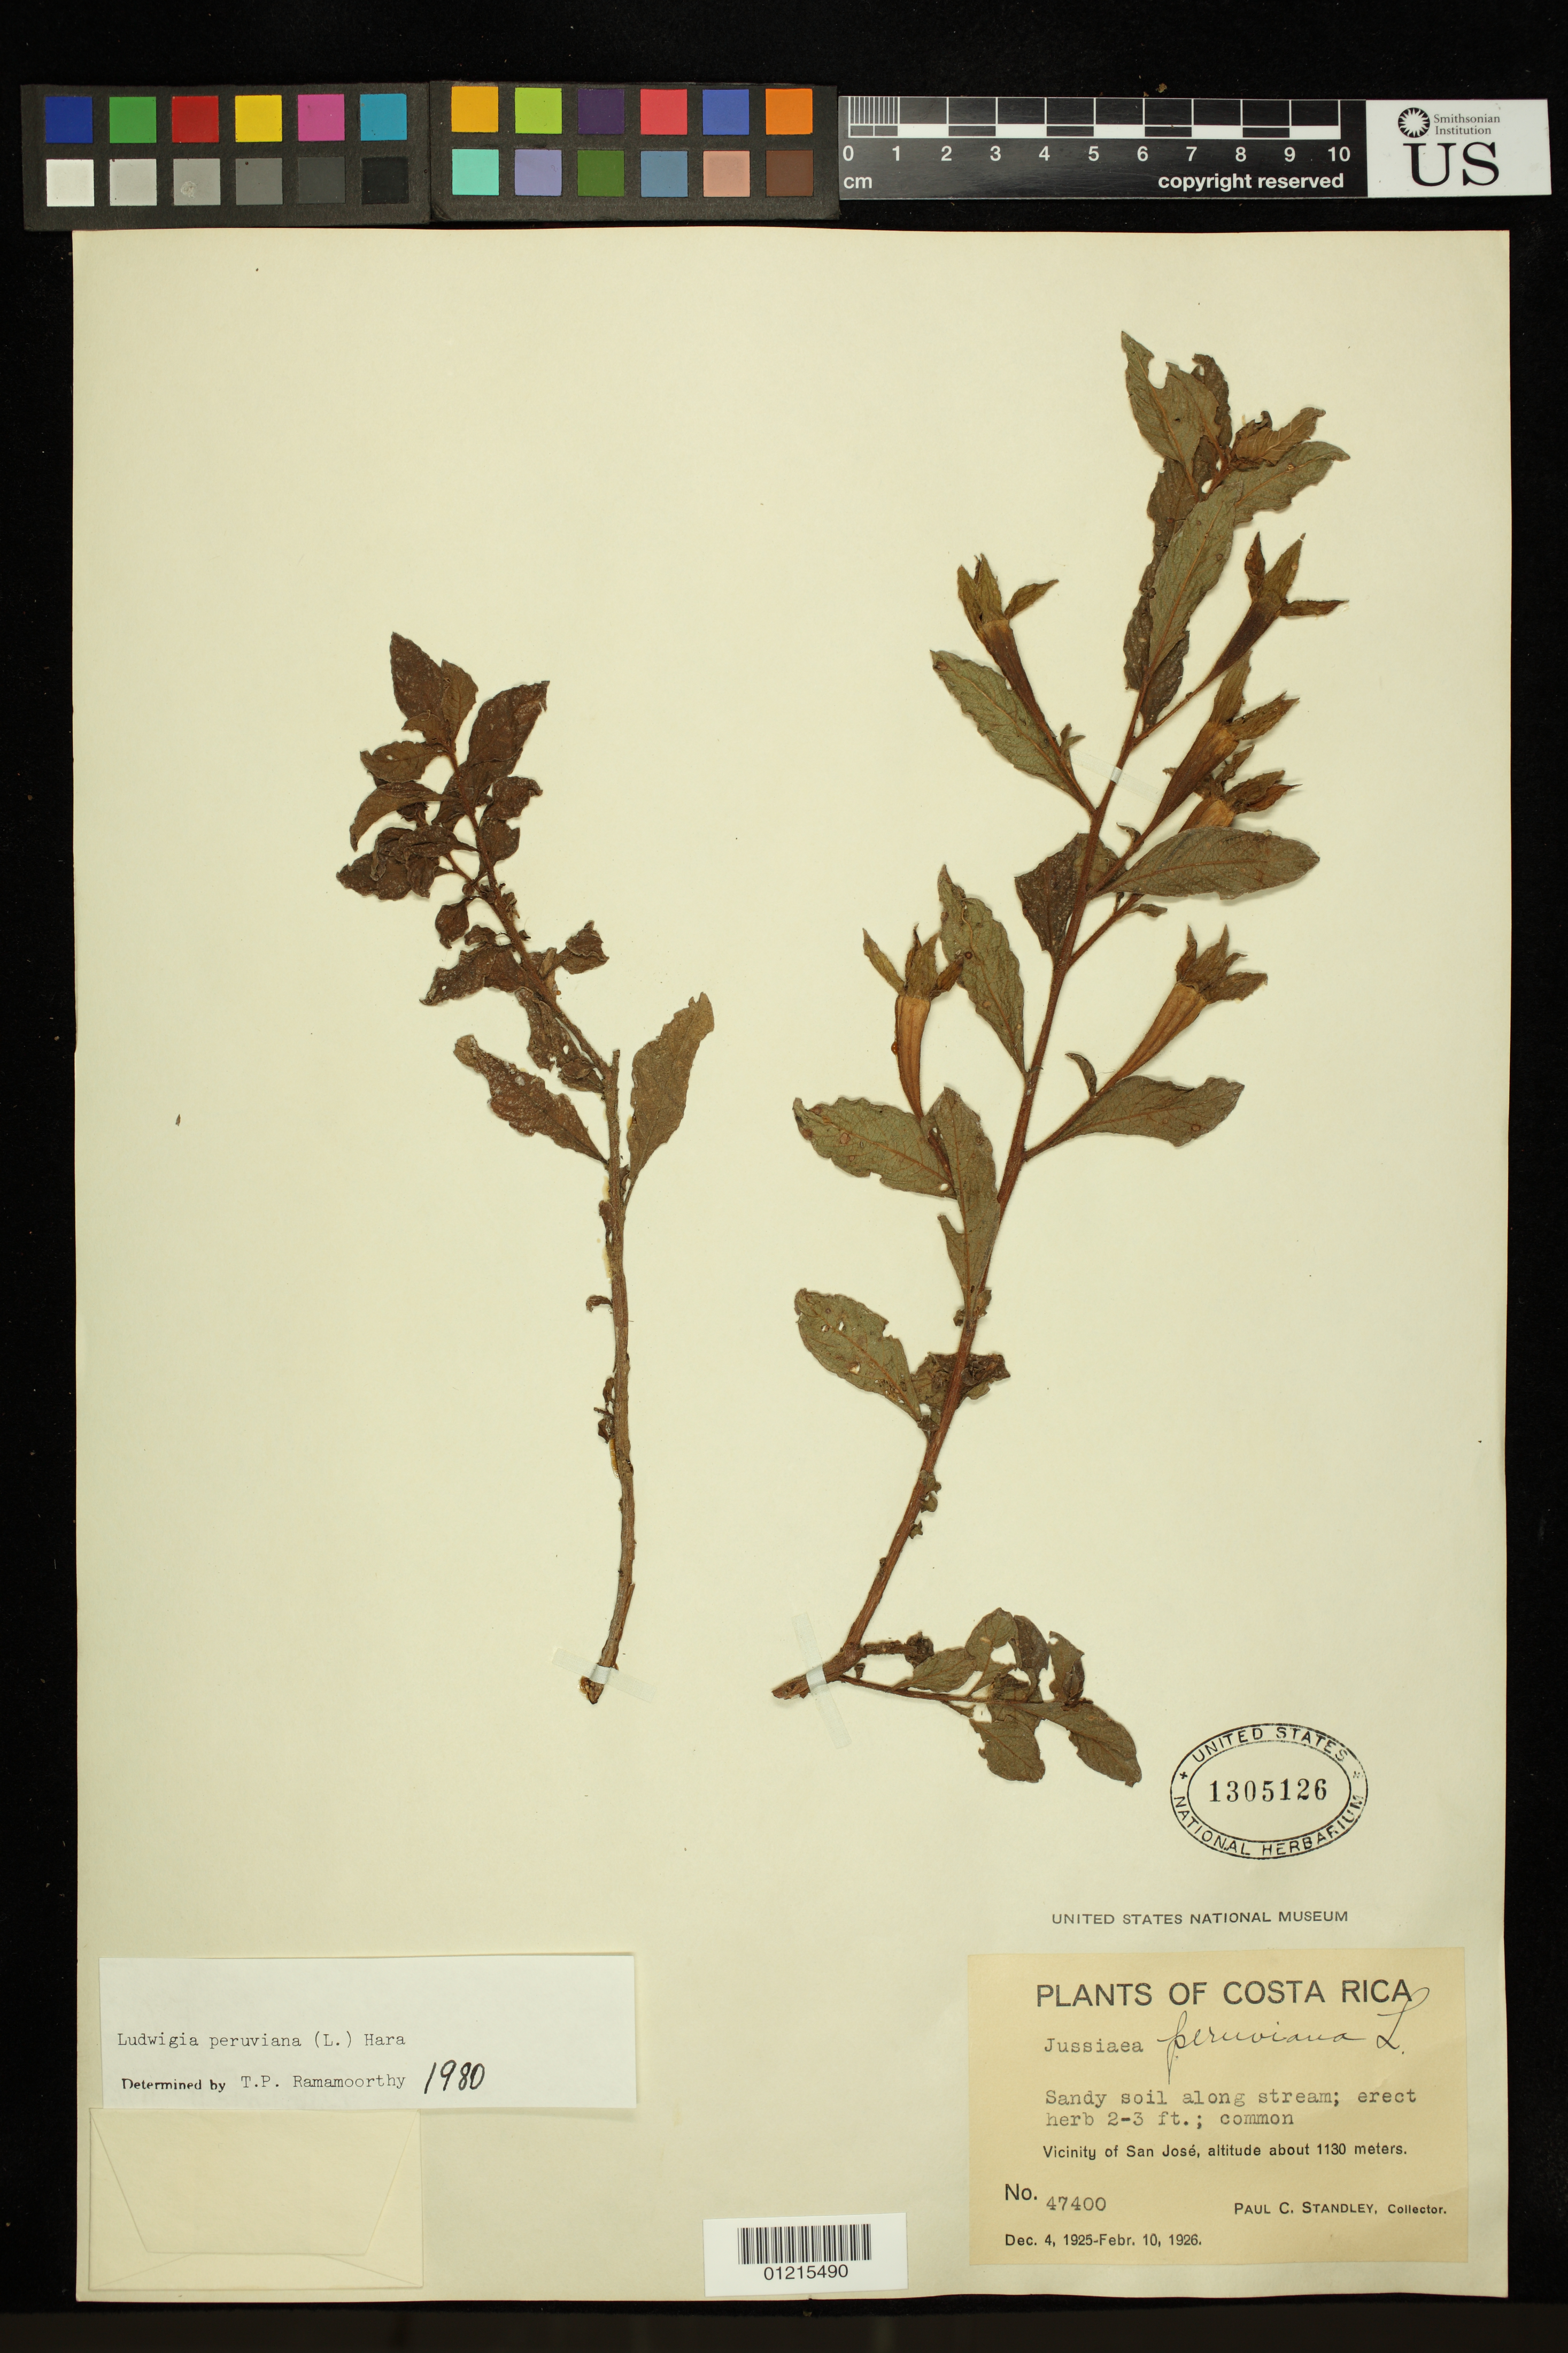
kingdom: Plantae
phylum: Tracheophyta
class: Magnoliopsida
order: Myrtales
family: Onagraceae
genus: Ludwigia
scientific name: Ludwigia peruviana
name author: (L.) H. Hara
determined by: Ramamoorthy, T. P.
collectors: P. C. Standley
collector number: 47400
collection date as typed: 04 Dec 1925 to 10 Feb 1926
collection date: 1925-12-04/1926-02-10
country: Costa Rica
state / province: San José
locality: Vicinity of San José.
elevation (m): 1130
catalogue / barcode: US 1305126